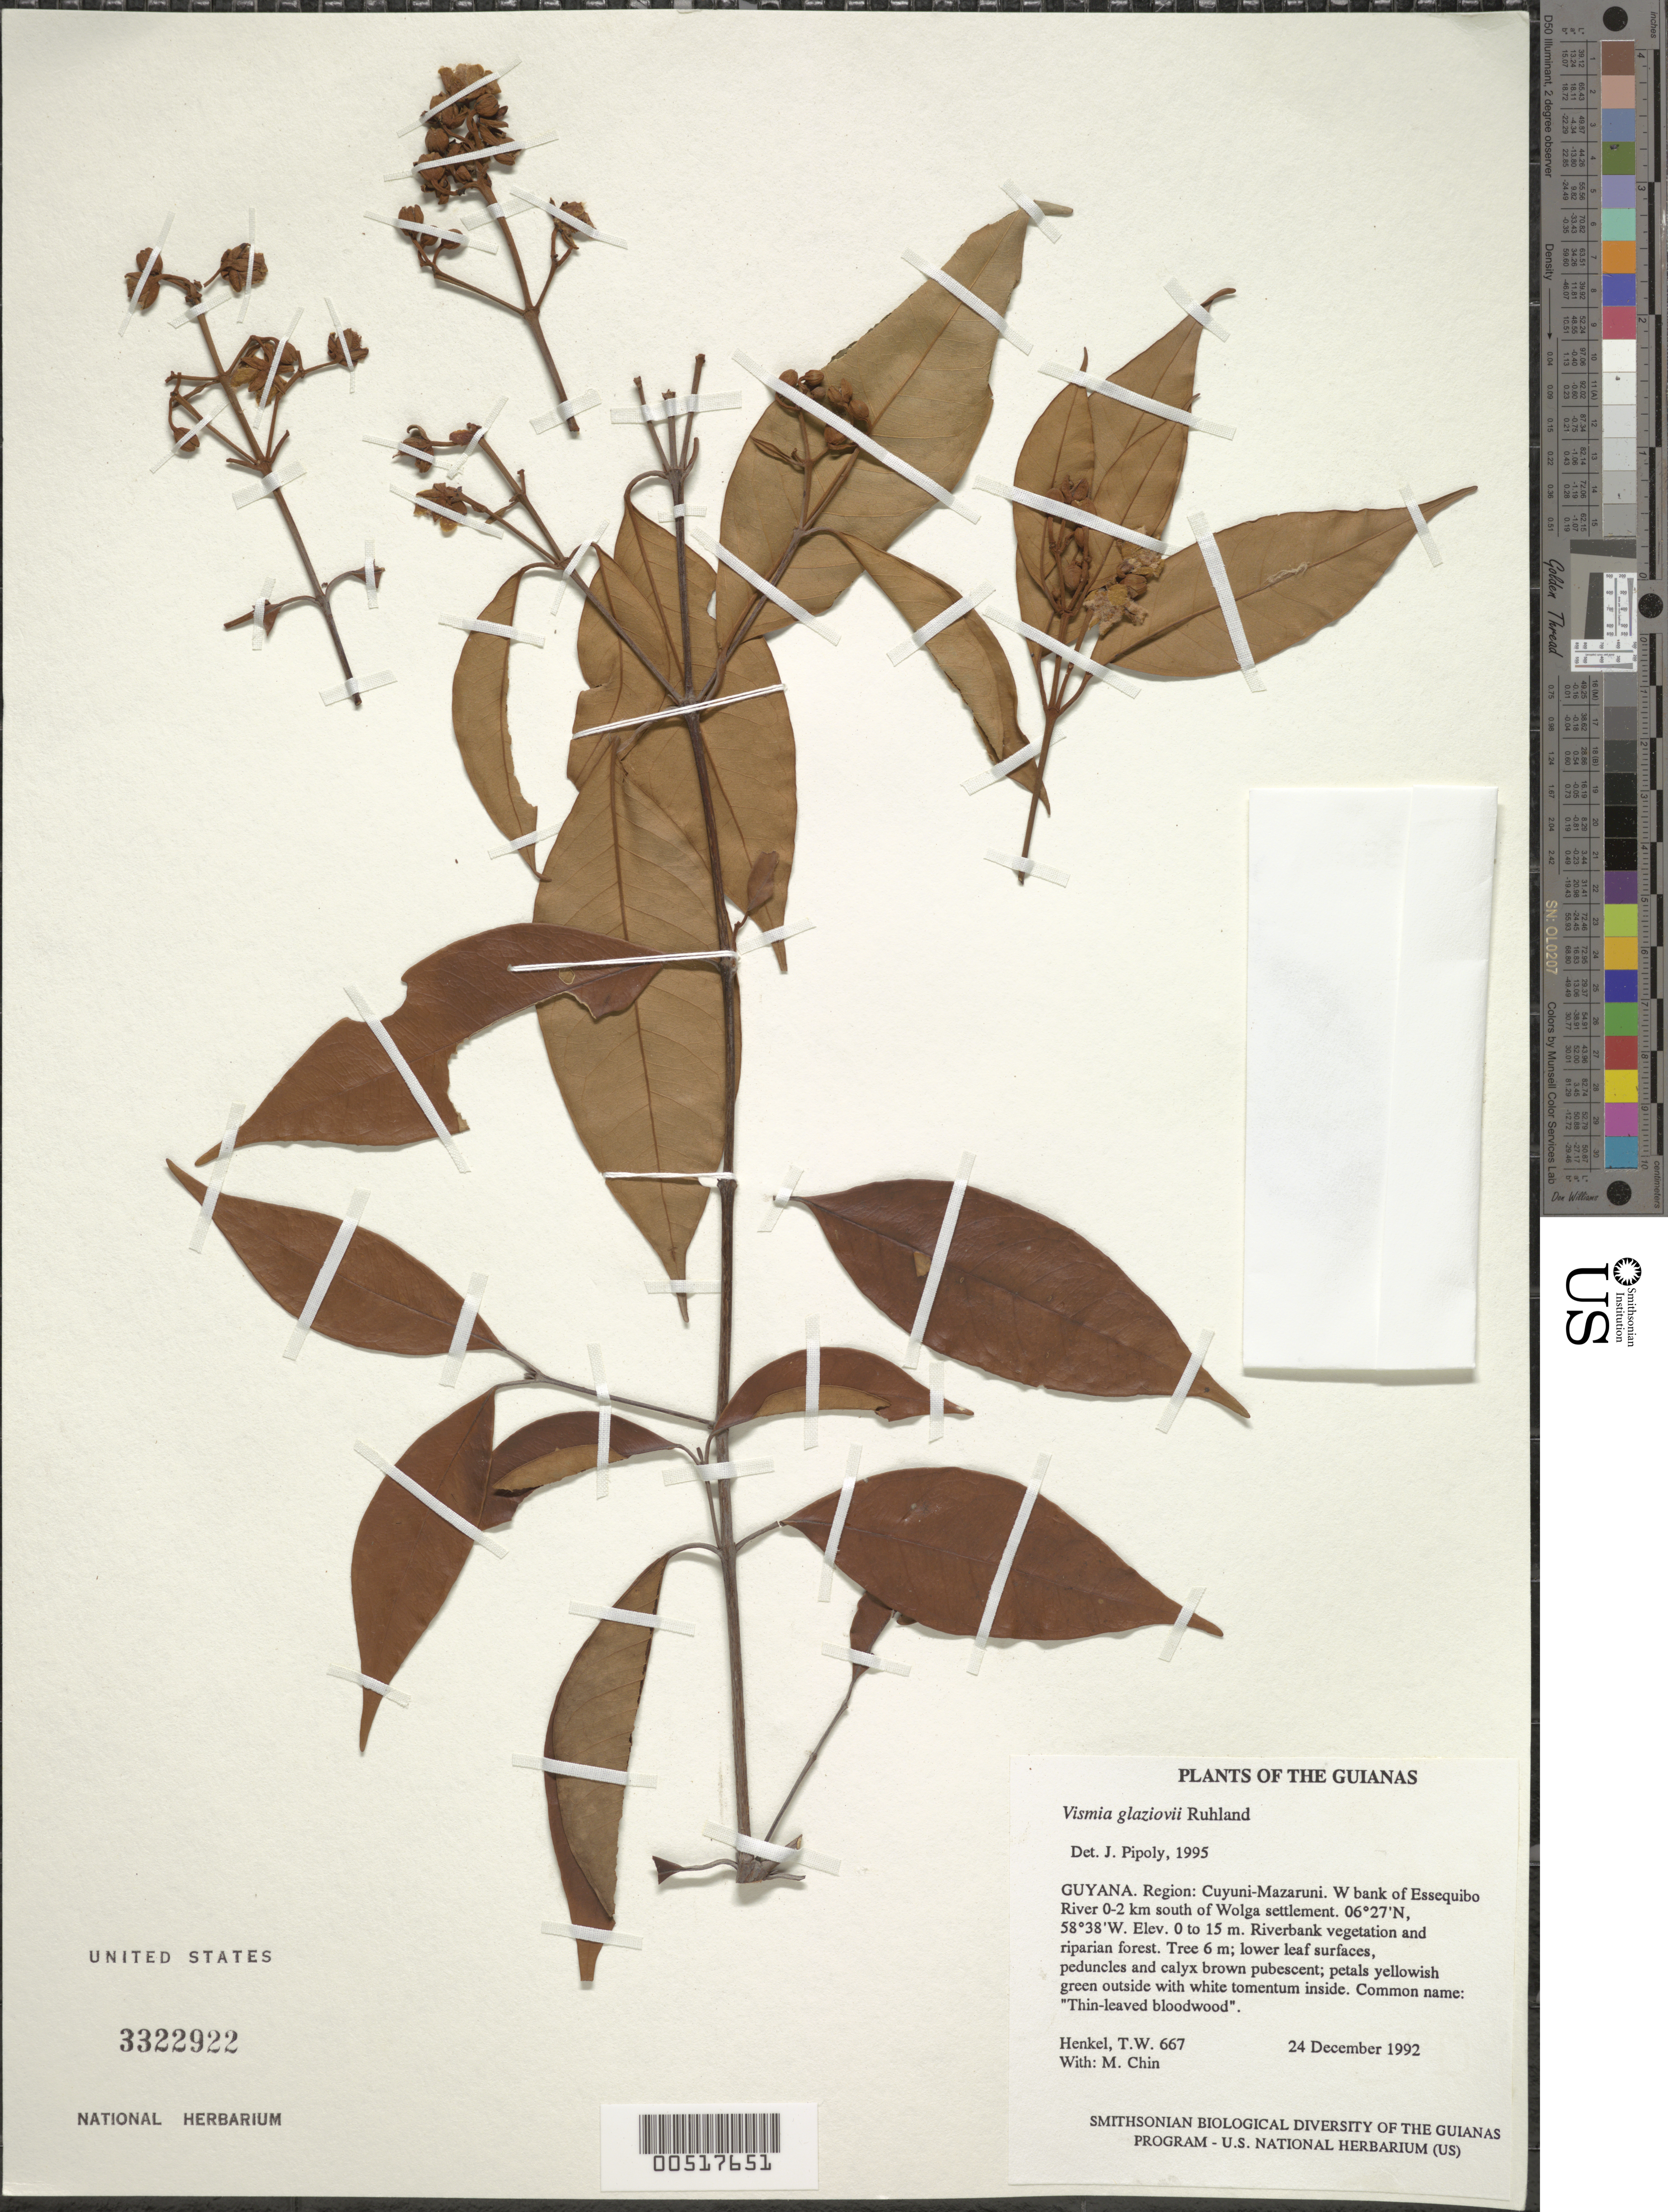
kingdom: Plantae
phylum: Tracheophyta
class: Magnoliopsida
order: Malpighiales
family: Hypericaceae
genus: Vismia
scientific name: Vismia glaziovii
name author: Ruhland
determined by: Pipoly, J. J., III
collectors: T. Henkel & M. Chin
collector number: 667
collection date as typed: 24 December 1992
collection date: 1992-12-24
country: Guyana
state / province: Cuyuni-Mazaruni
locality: W bank of Essequibo River 0-2 km south of Wolga settlement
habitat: Riverbank vegetation and riparian forest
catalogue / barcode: US 3322922